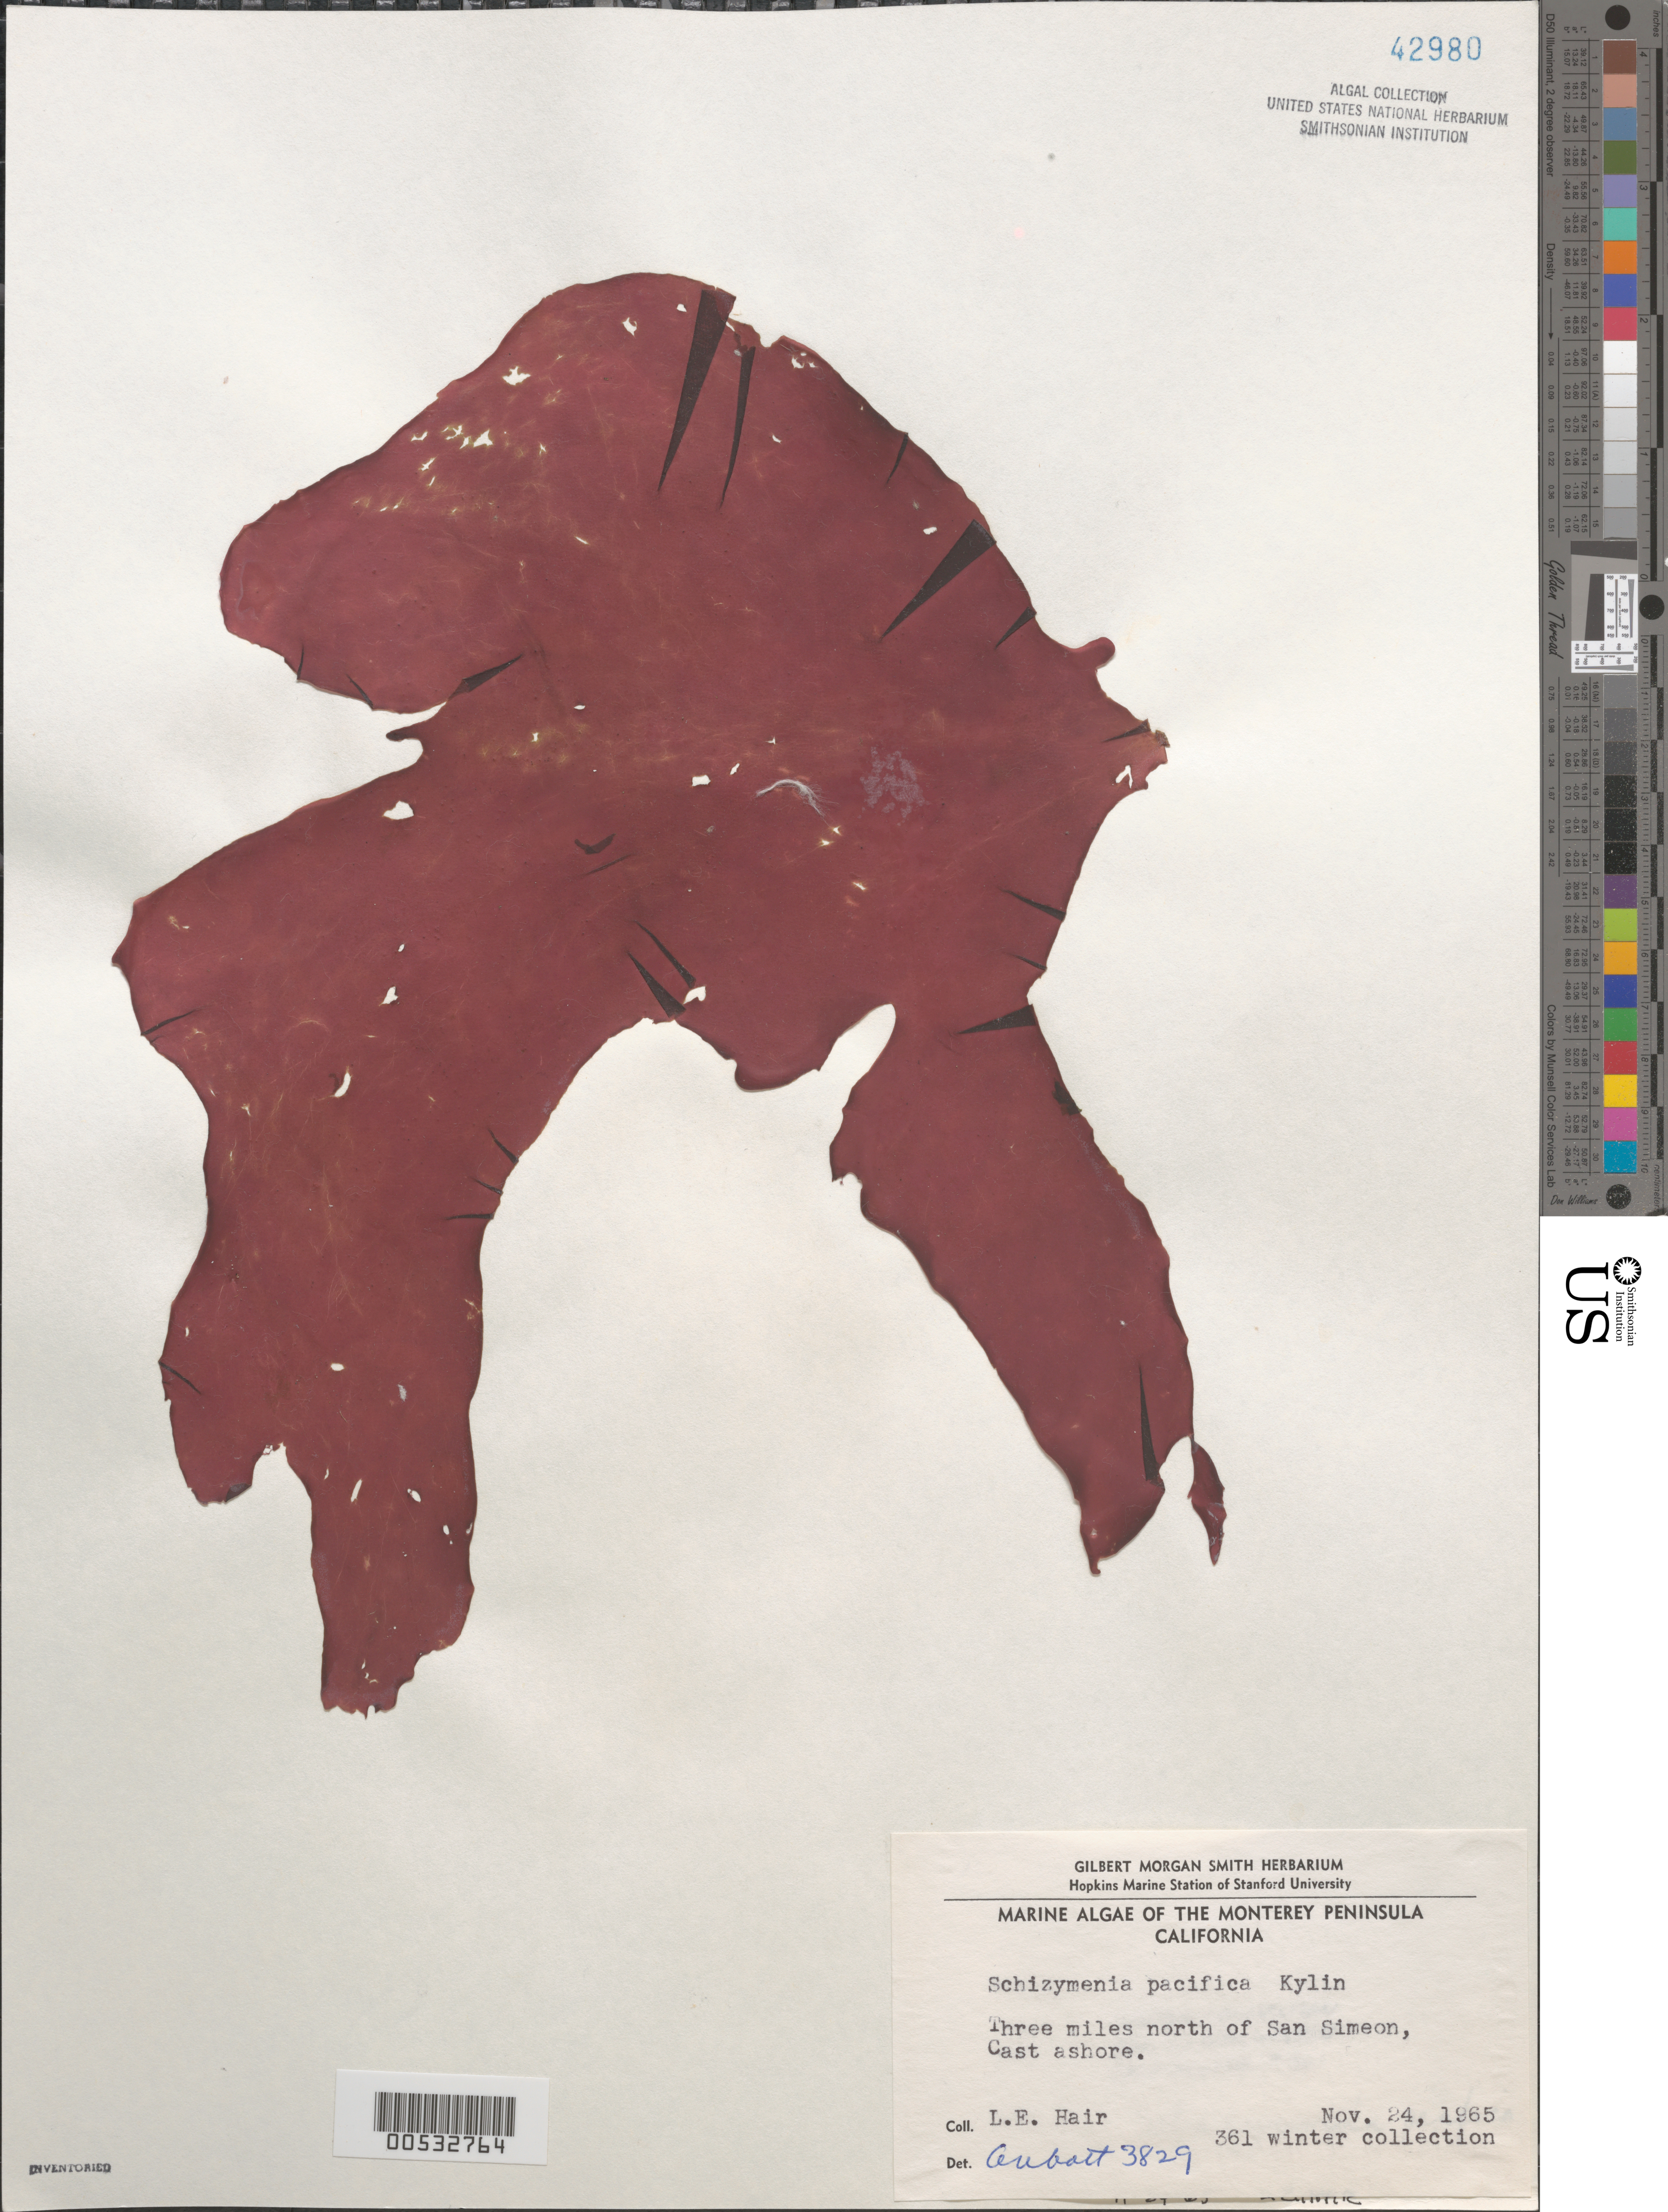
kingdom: Plantae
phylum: Rhodophyta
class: Florideophyceae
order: Nemastomatales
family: Schizymeniaceae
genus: Schizymenia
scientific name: Schizymenia pacifica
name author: (Kylin) Kylin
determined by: Abbott, Isabella A.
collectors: L. Hair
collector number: IAA 3829 & LEH 361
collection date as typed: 24 Nov 1965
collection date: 1965-11-24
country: United States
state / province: California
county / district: San Luis Obispo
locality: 3 miles north of San Simeon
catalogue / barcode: US 42980